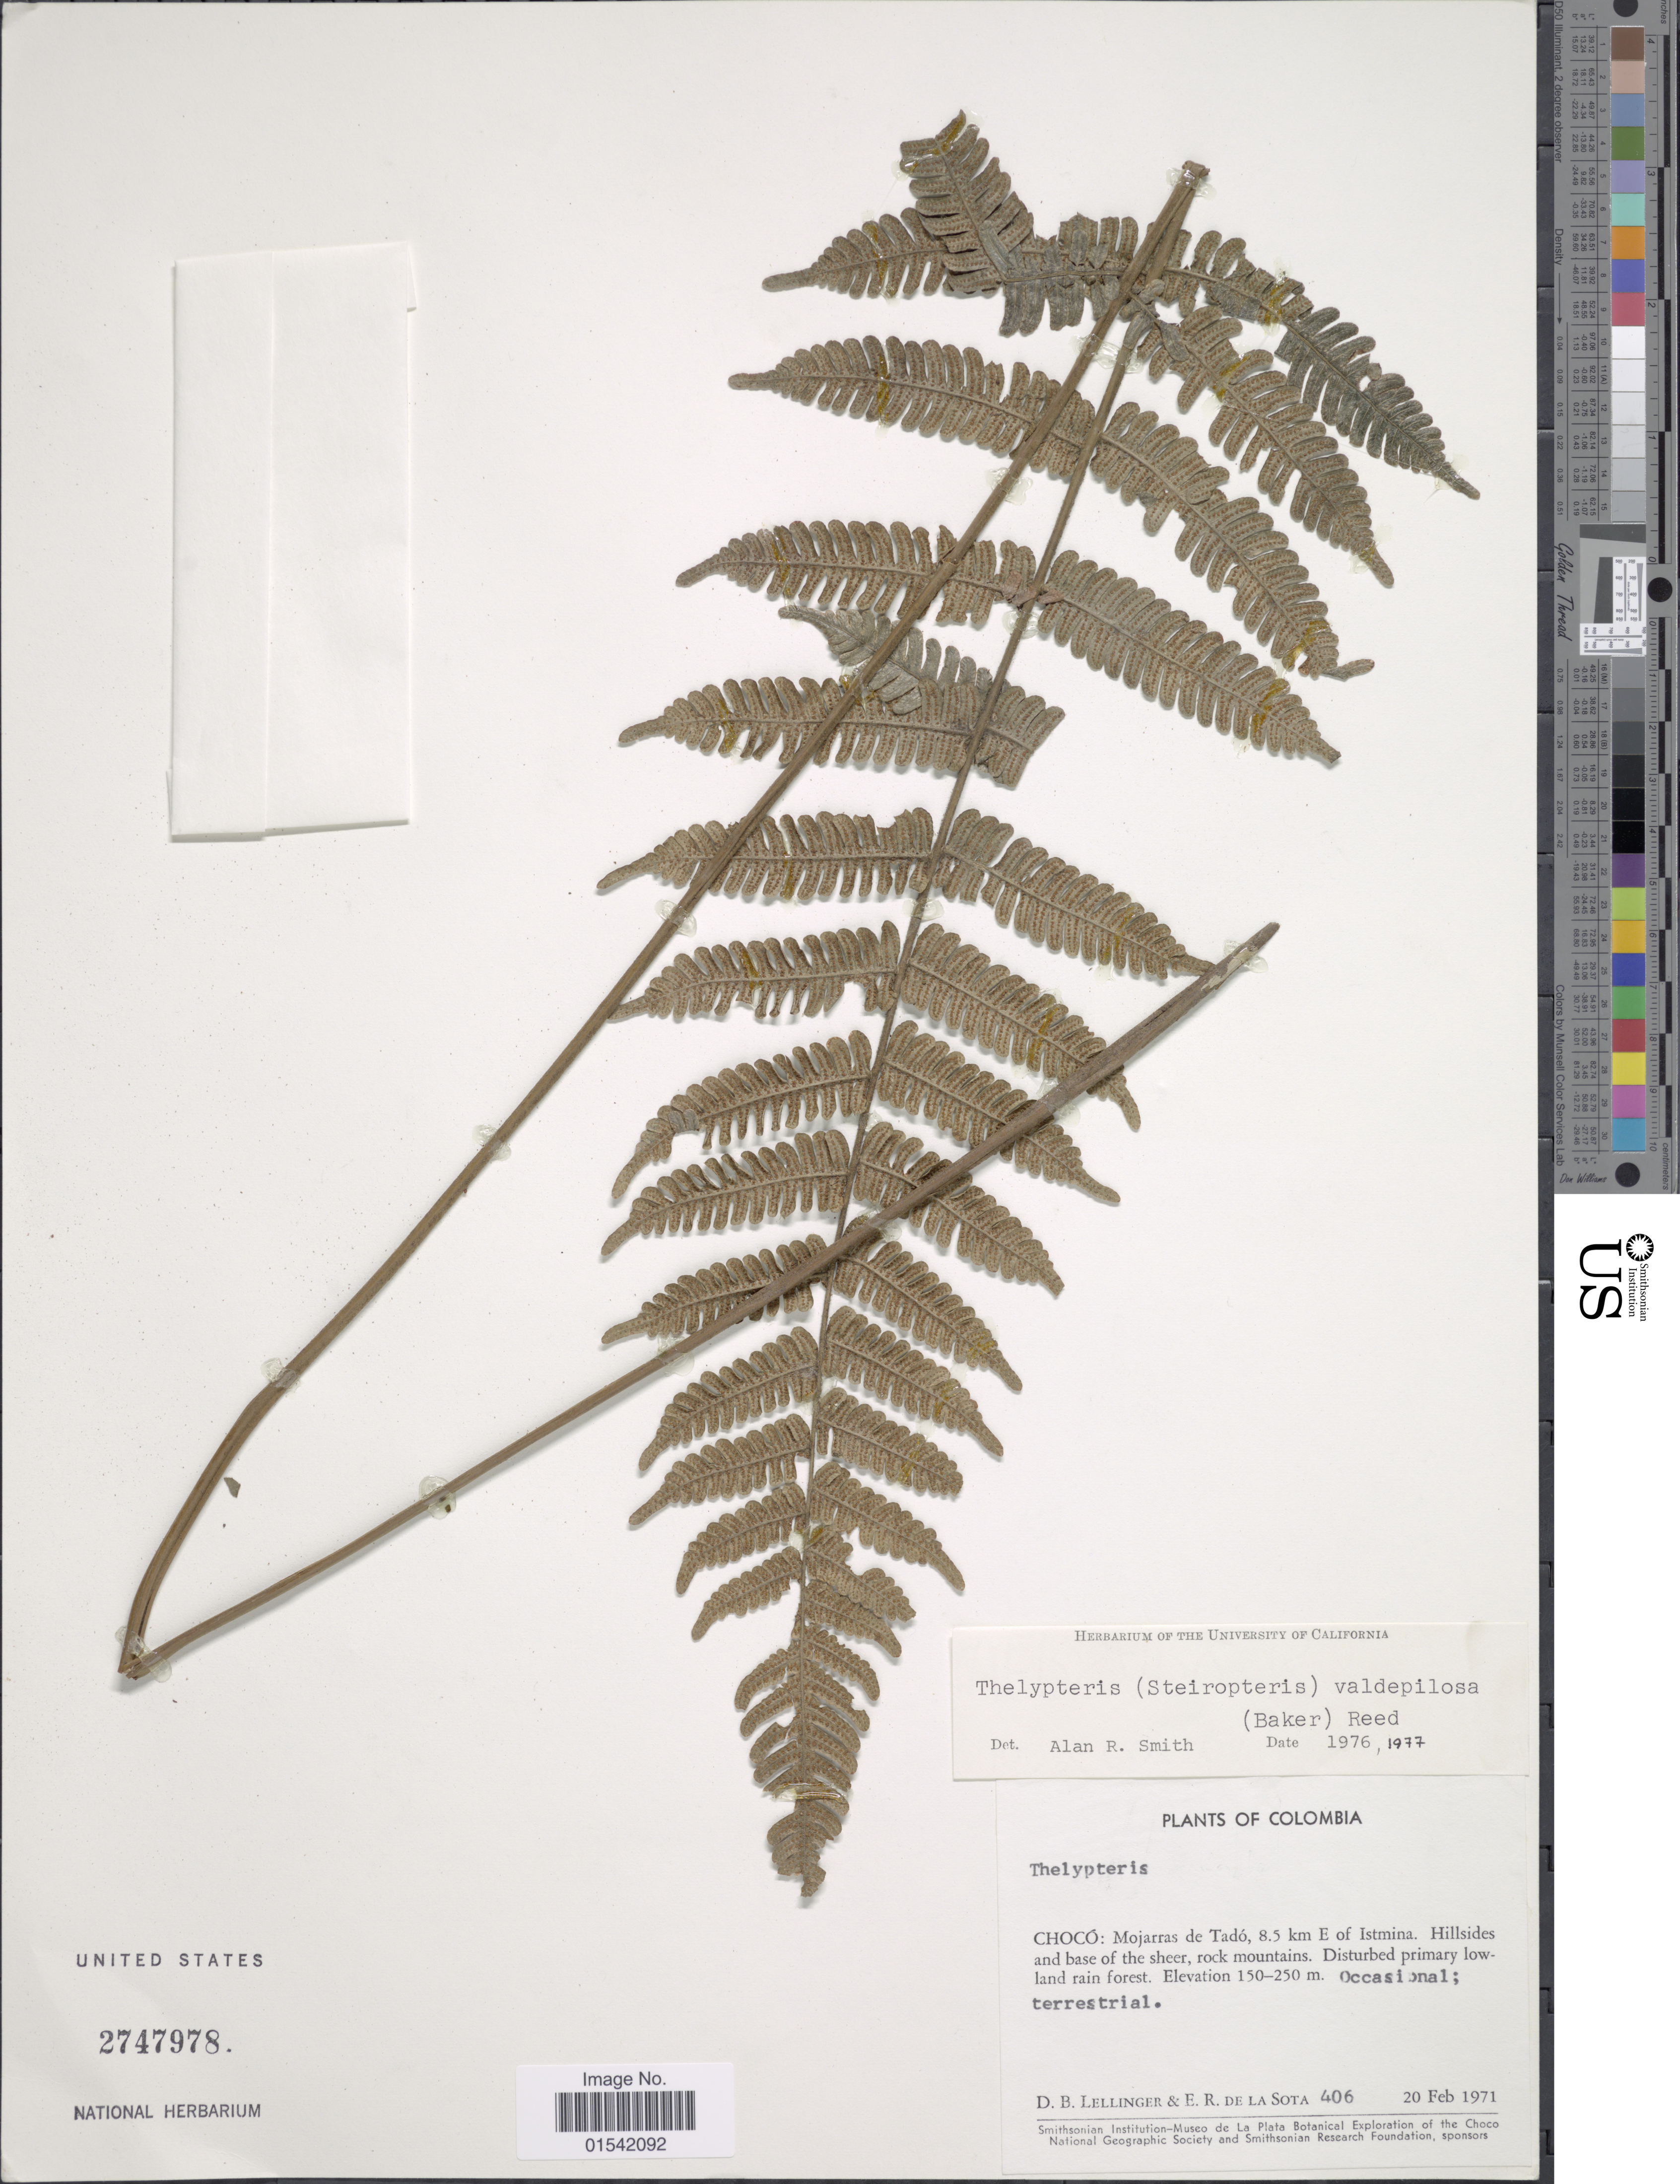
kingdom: Plantae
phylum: Tracheophyta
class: Polypodiopsida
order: Polypodiales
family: Thelypteridaceae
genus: Steiropteris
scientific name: Steiropteris valdepilosa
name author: (Baker) Pic. Serm.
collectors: D. B. Lellinger & E. R. de la Sota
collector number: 406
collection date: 1971-02-20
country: Colombia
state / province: Chocó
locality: Mojarras de Tadó, 8.5 km E of Istmina. Hillsides and base of the sheer, rock mountains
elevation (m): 150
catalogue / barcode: US 2747978